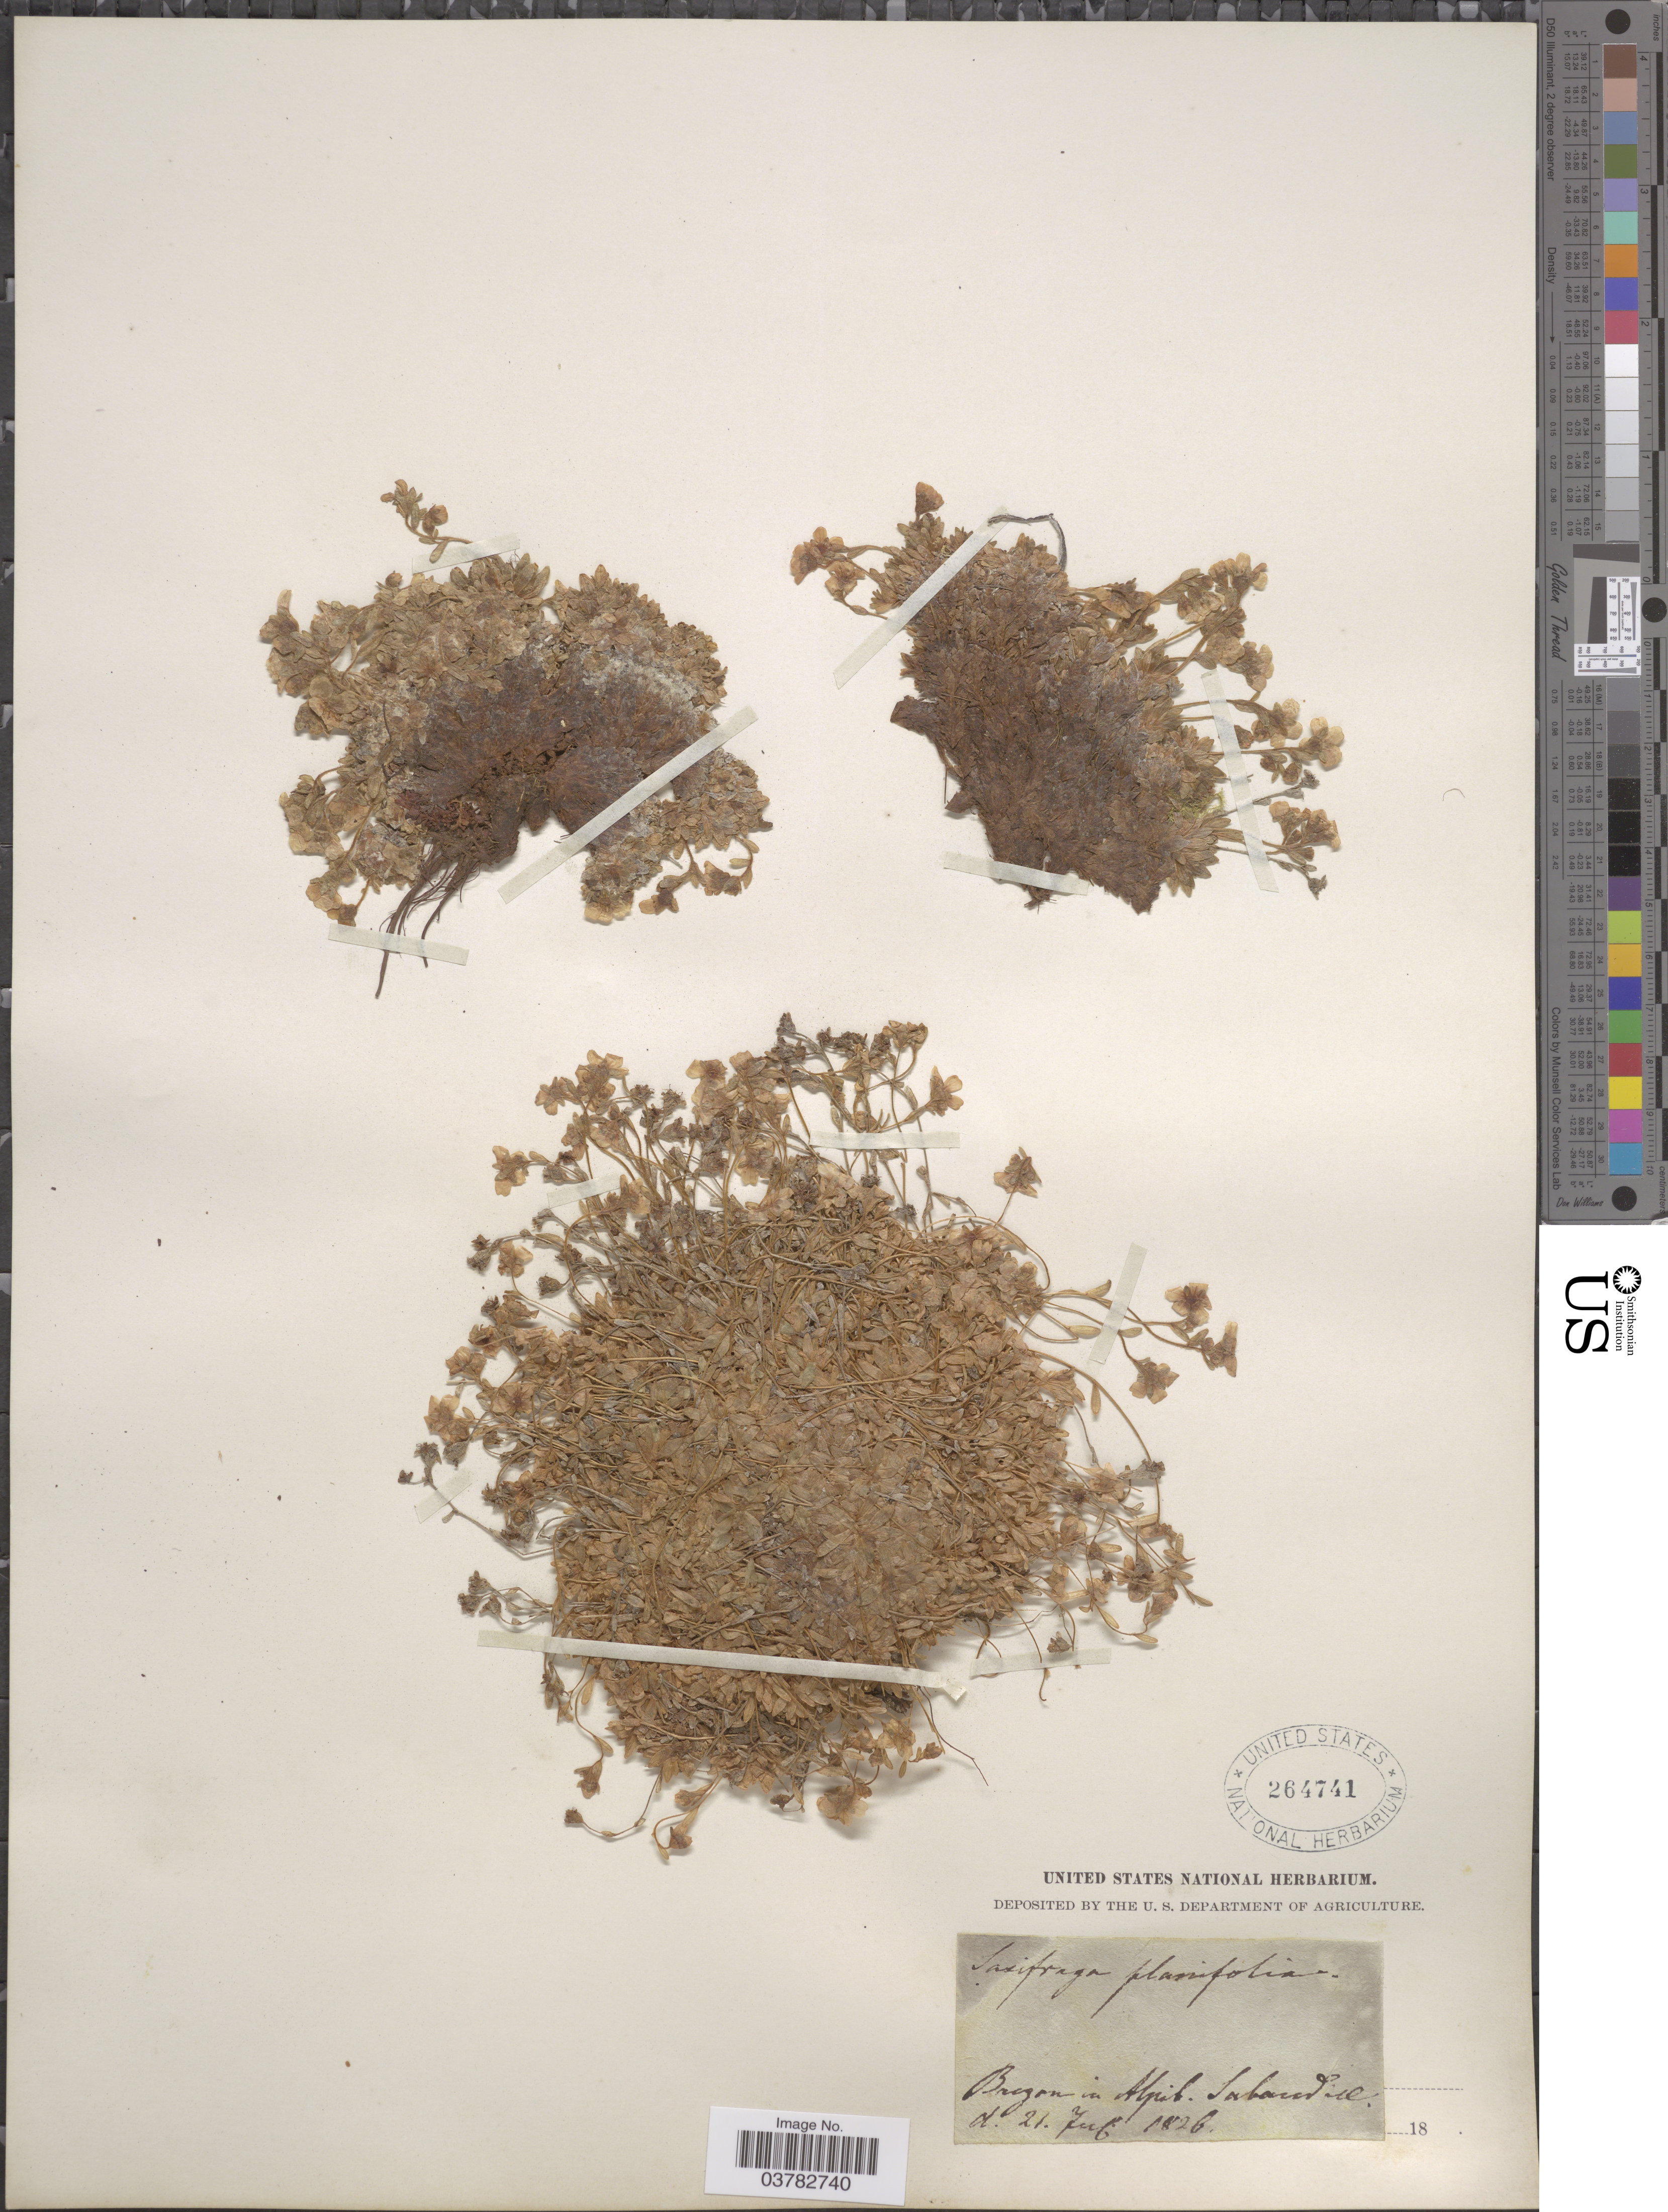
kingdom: Plantae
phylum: Tracheophyta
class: Magnoliopsida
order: Saxifragales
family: Saxifragaceae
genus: Saxifraga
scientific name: Saxifraga planifolia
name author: Lapeyr.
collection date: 1826-07-21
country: France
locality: Brezon in Alpib. Sabaudiae.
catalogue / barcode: US 264741